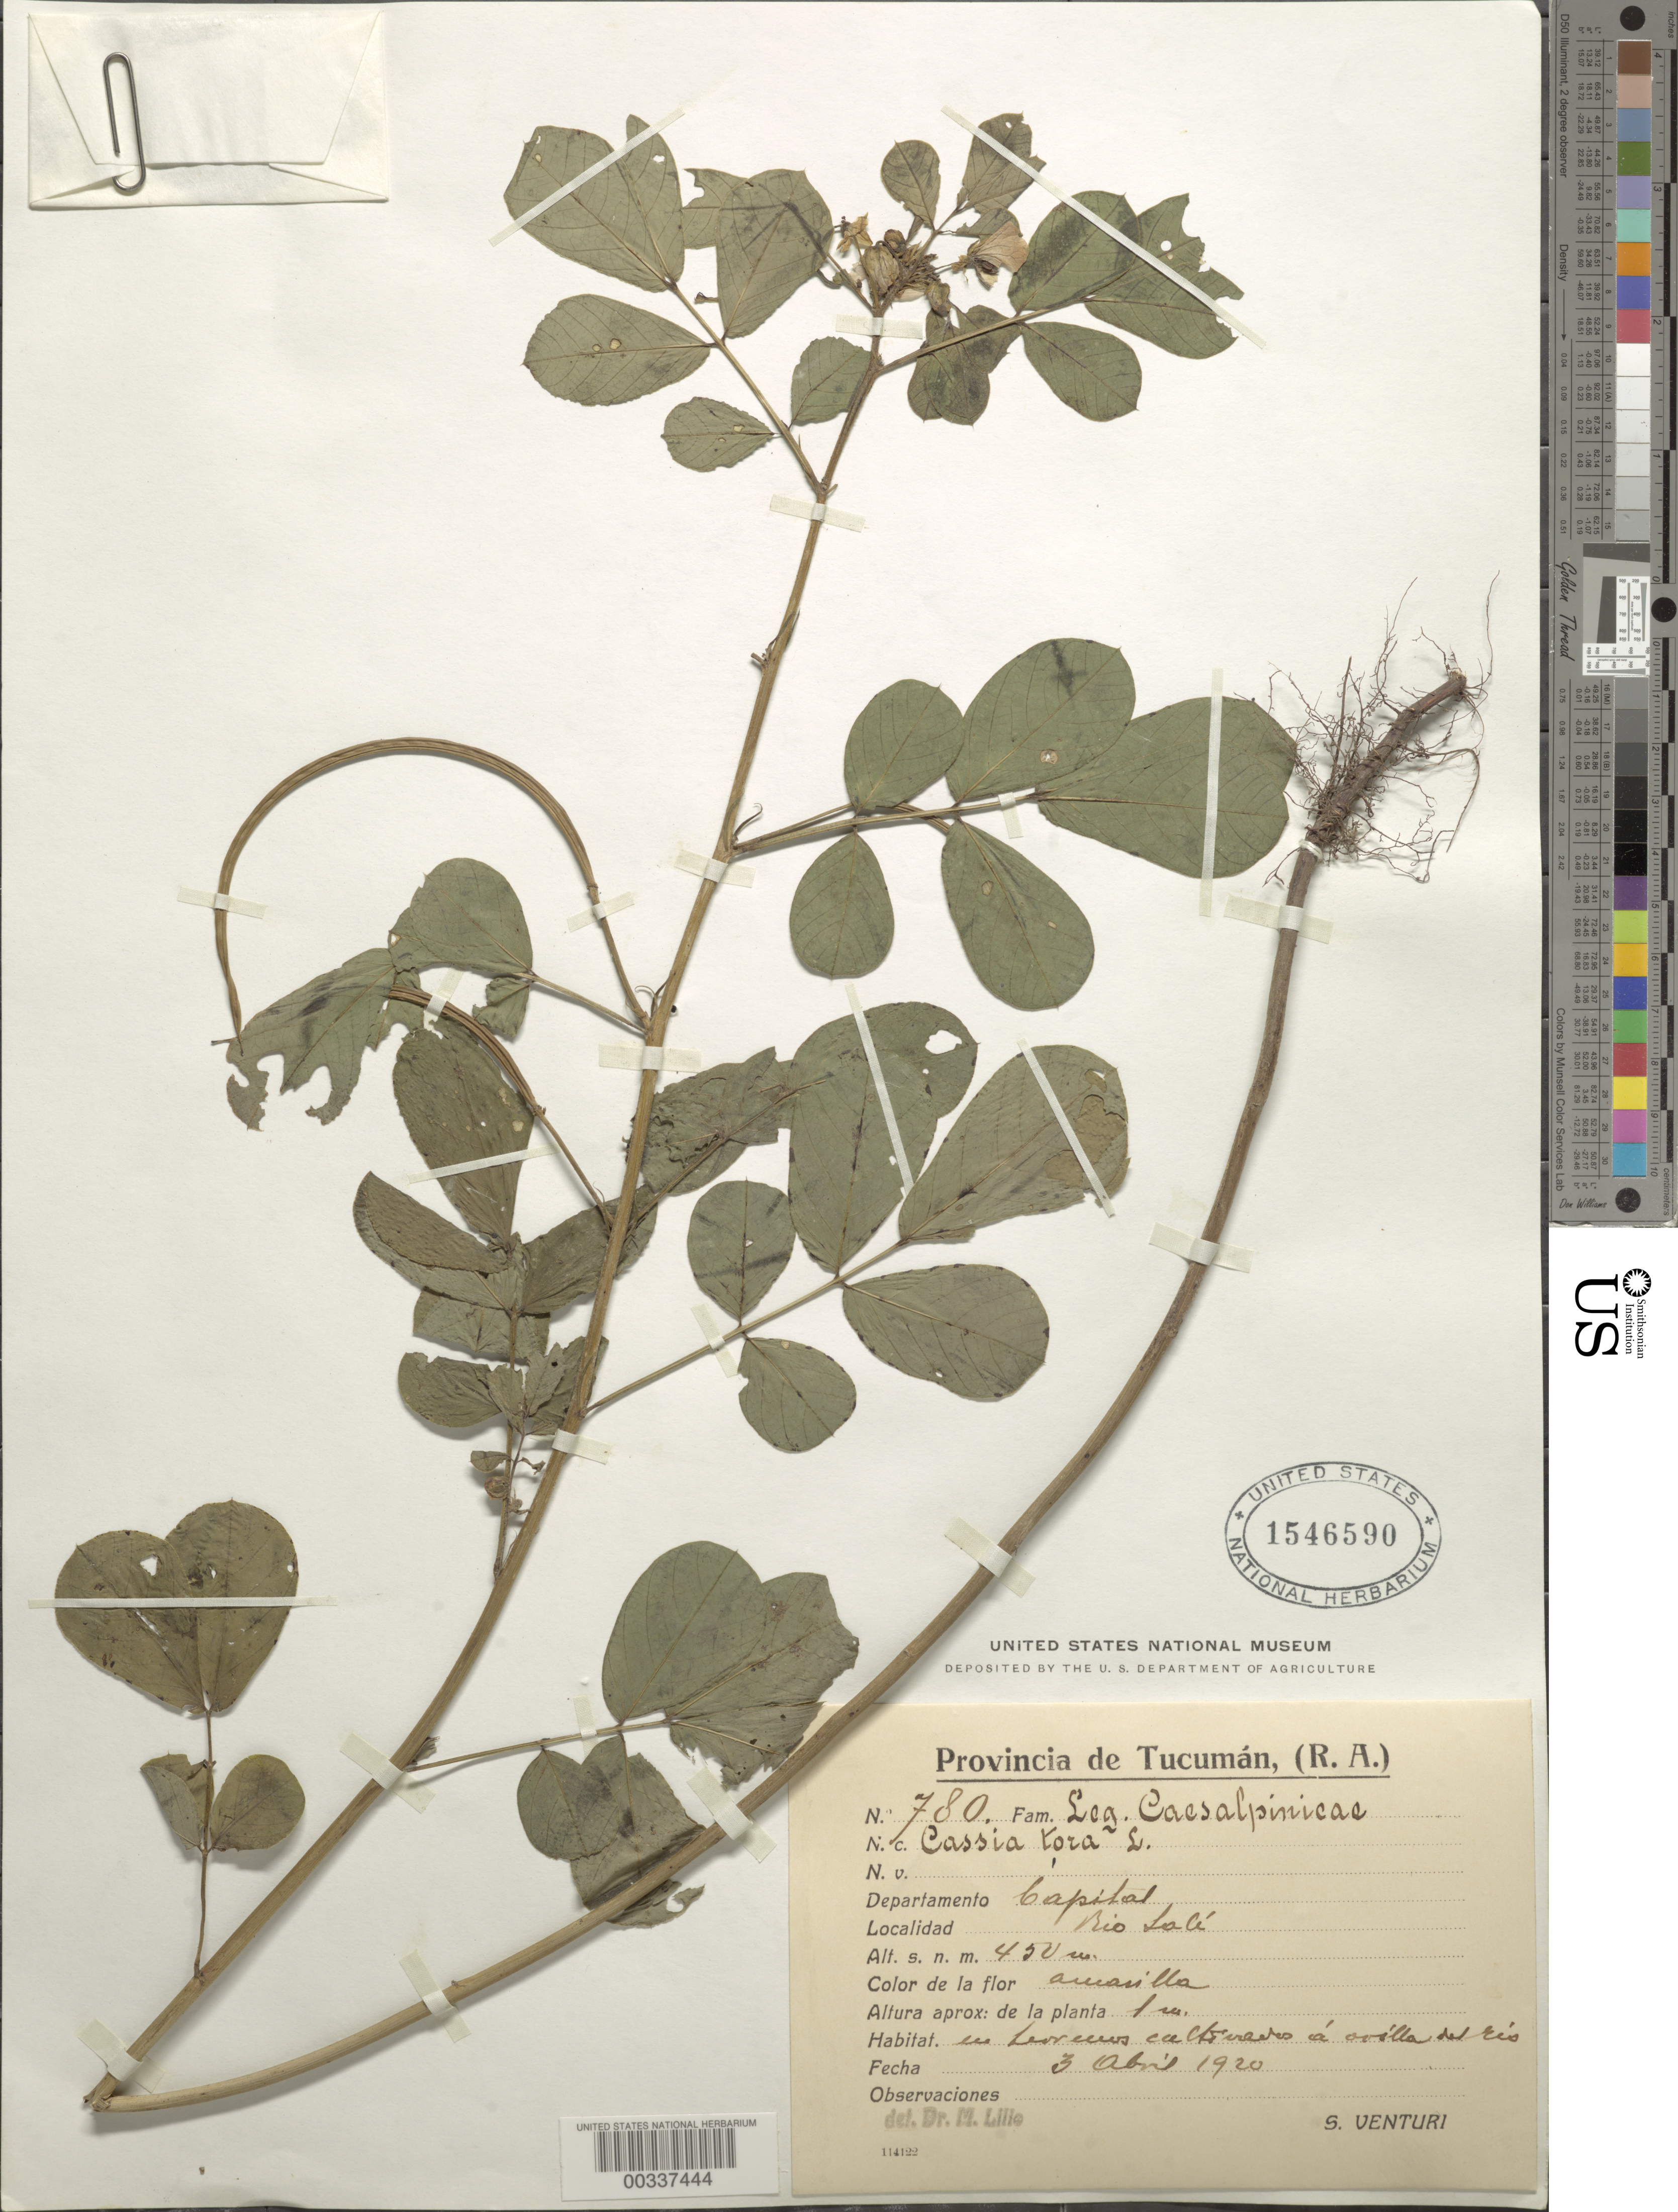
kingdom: Plantae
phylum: Tracheophyta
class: Magnoliopsida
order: Fabales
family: Fabaceae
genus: Senna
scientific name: Senna obtusifolia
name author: (L.) H.S. Irwin & Barneby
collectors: S. Venturi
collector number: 780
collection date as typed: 03 Apr 1920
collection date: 1920-04-03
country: Argentina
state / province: Tucumán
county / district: Capital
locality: Rio Tale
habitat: River bank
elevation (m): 450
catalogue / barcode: US 1546590